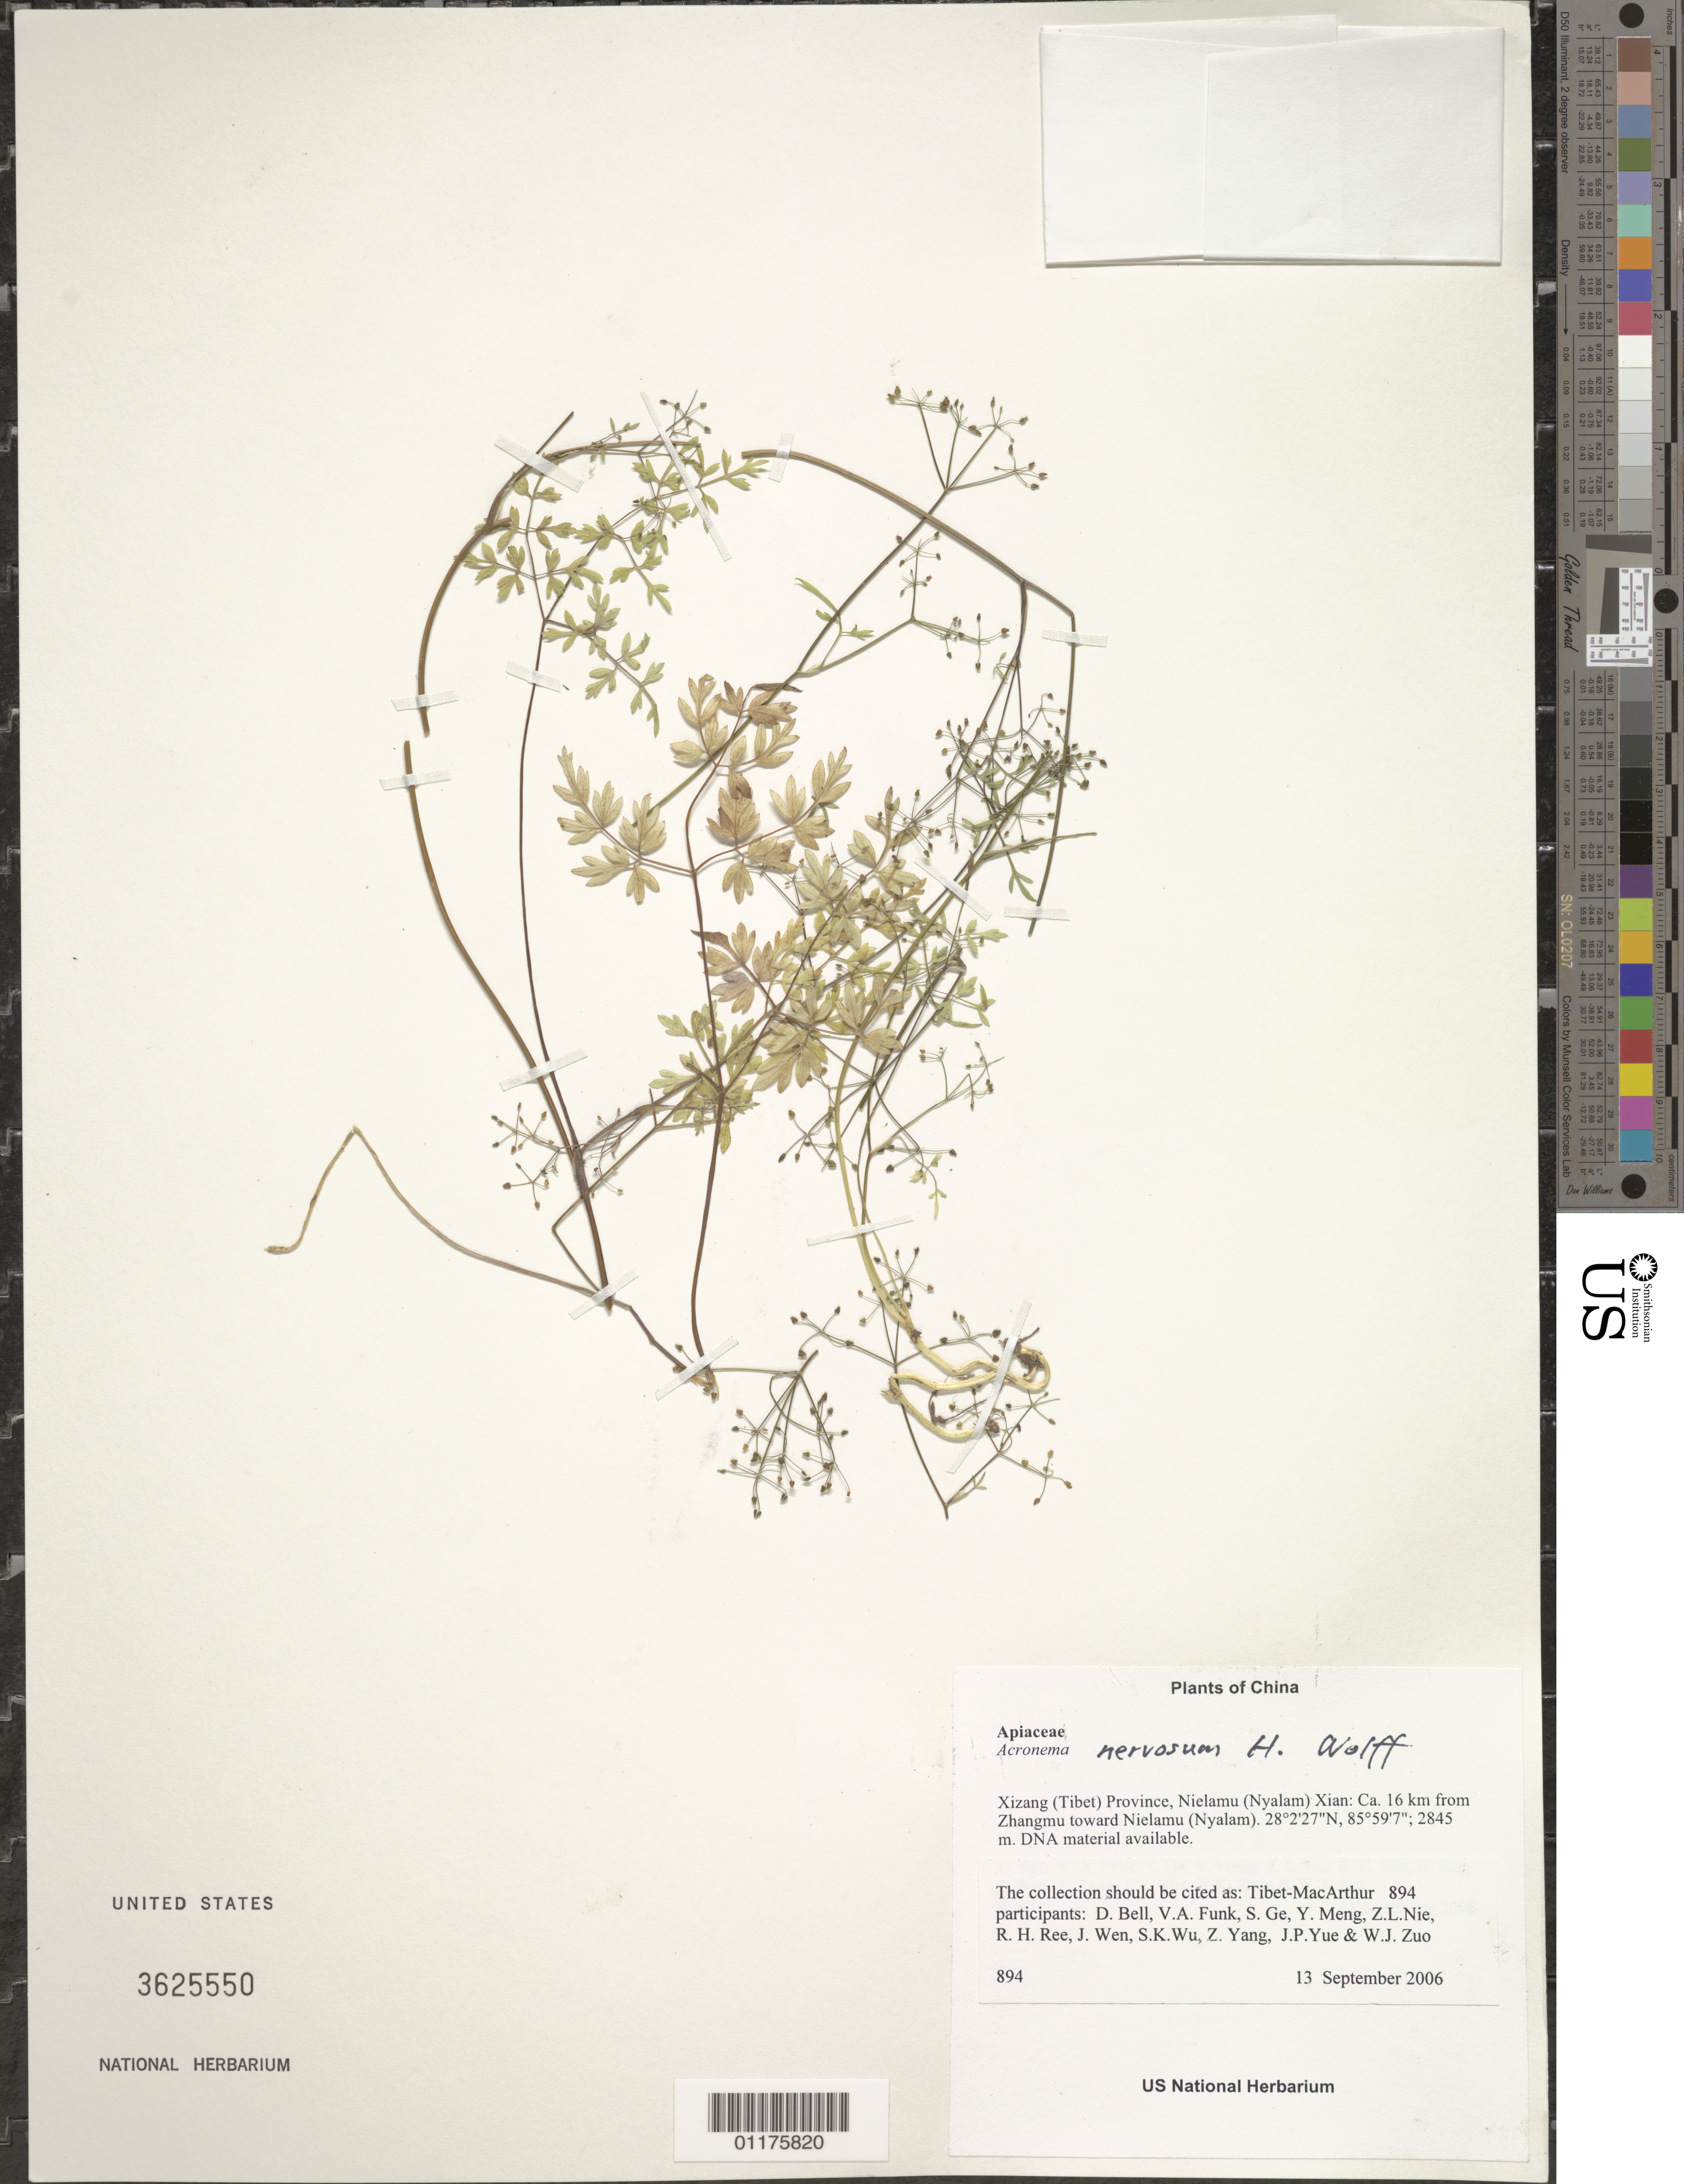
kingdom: Plantae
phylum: Tracheophyta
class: Magnoliopsida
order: Apiales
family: Apiaceae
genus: Acronema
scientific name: Acronema nervosum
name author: H. Wolff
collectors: Tibet-MacArthur, D. A. Bell, V. Funk, S. Ge, Y. Meng, Z. Nie, R. Ree, H. Sun, J. Wen, Z. Yang, J. Yue, Z. Zhou & W. Zuo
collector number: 894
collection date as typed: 13 Sep 2006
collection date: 2006-09-13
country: China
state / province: Xizang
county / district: Nielamu (Nyalam) Xian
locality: Ca. 16 km from Zhangmu toward Nielamu (Nyalam).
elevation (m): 2845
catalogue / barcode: US 3625550